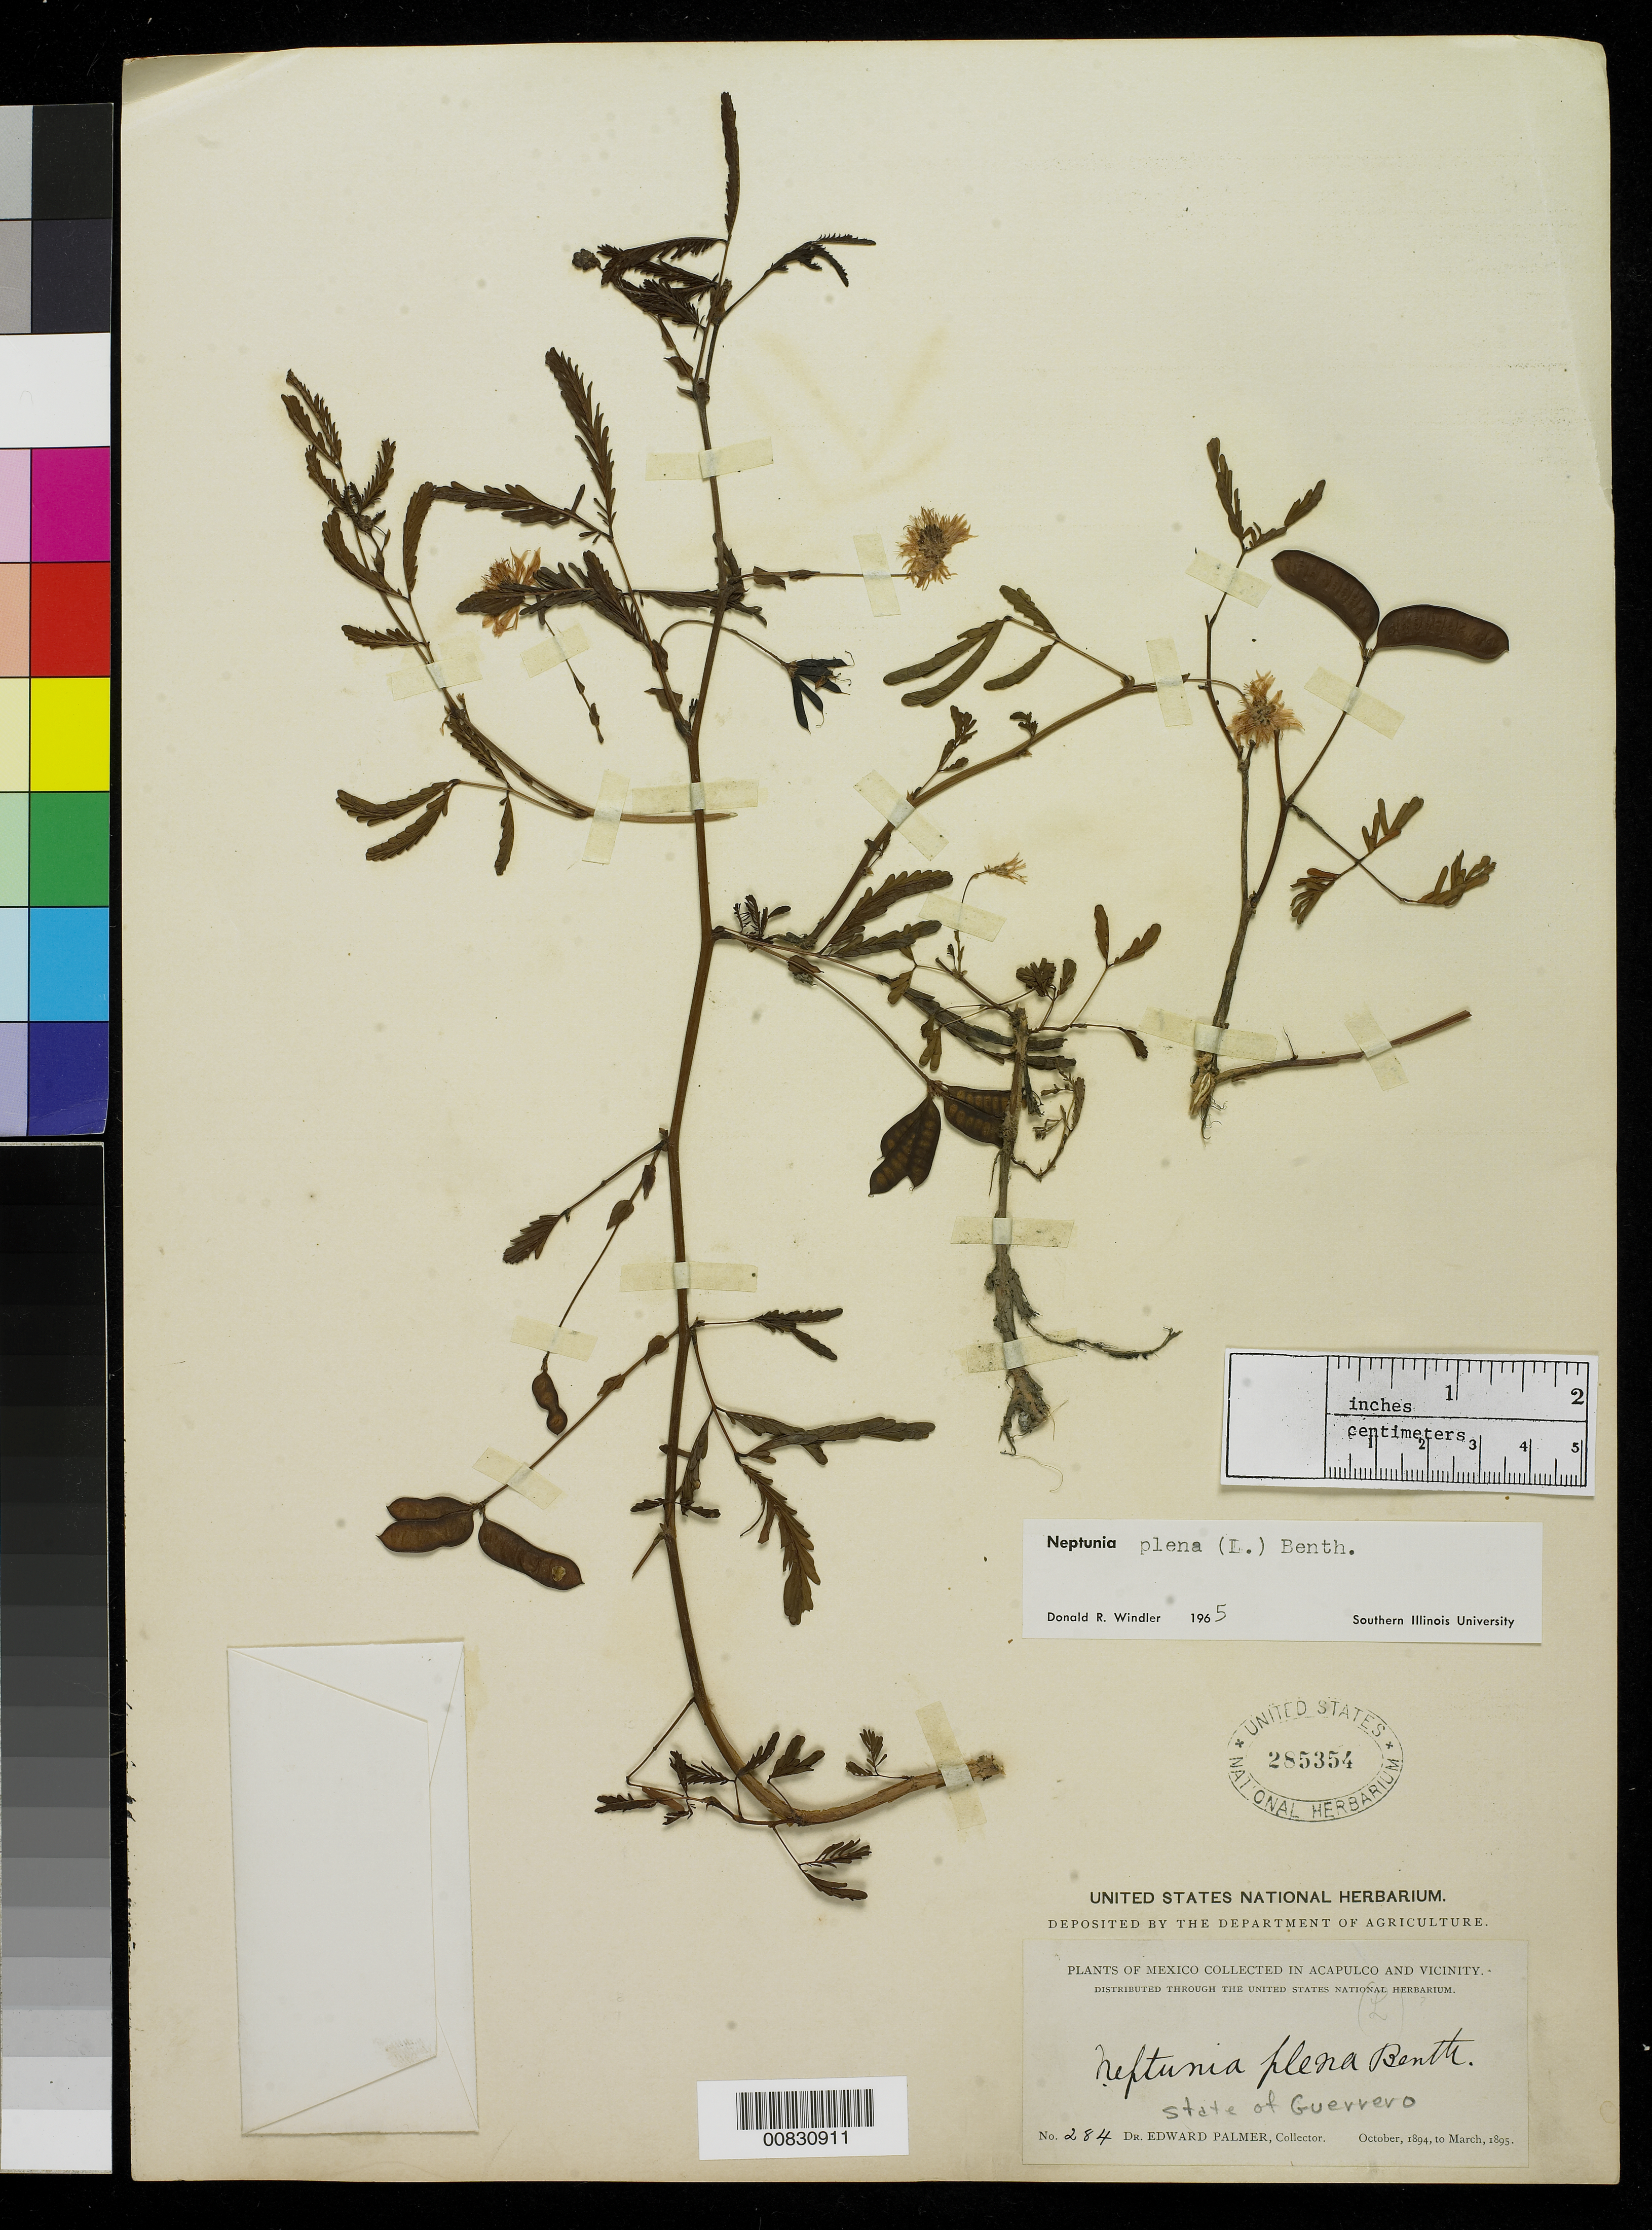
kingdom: Plantae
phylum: Tracheophyta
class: Magnoliopsida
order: Fabales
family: Fabaceae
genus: Neptunia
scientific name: Neptunia plena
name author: (L.) Benth.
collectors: E. Palmer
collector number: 284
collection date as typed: Oct 1894 to -- Mar 1895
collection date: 1894-10/1895-03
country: Mexico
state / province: Guerrero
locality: Acapulco, Guerrero and vicinity.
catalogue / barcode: US 285354